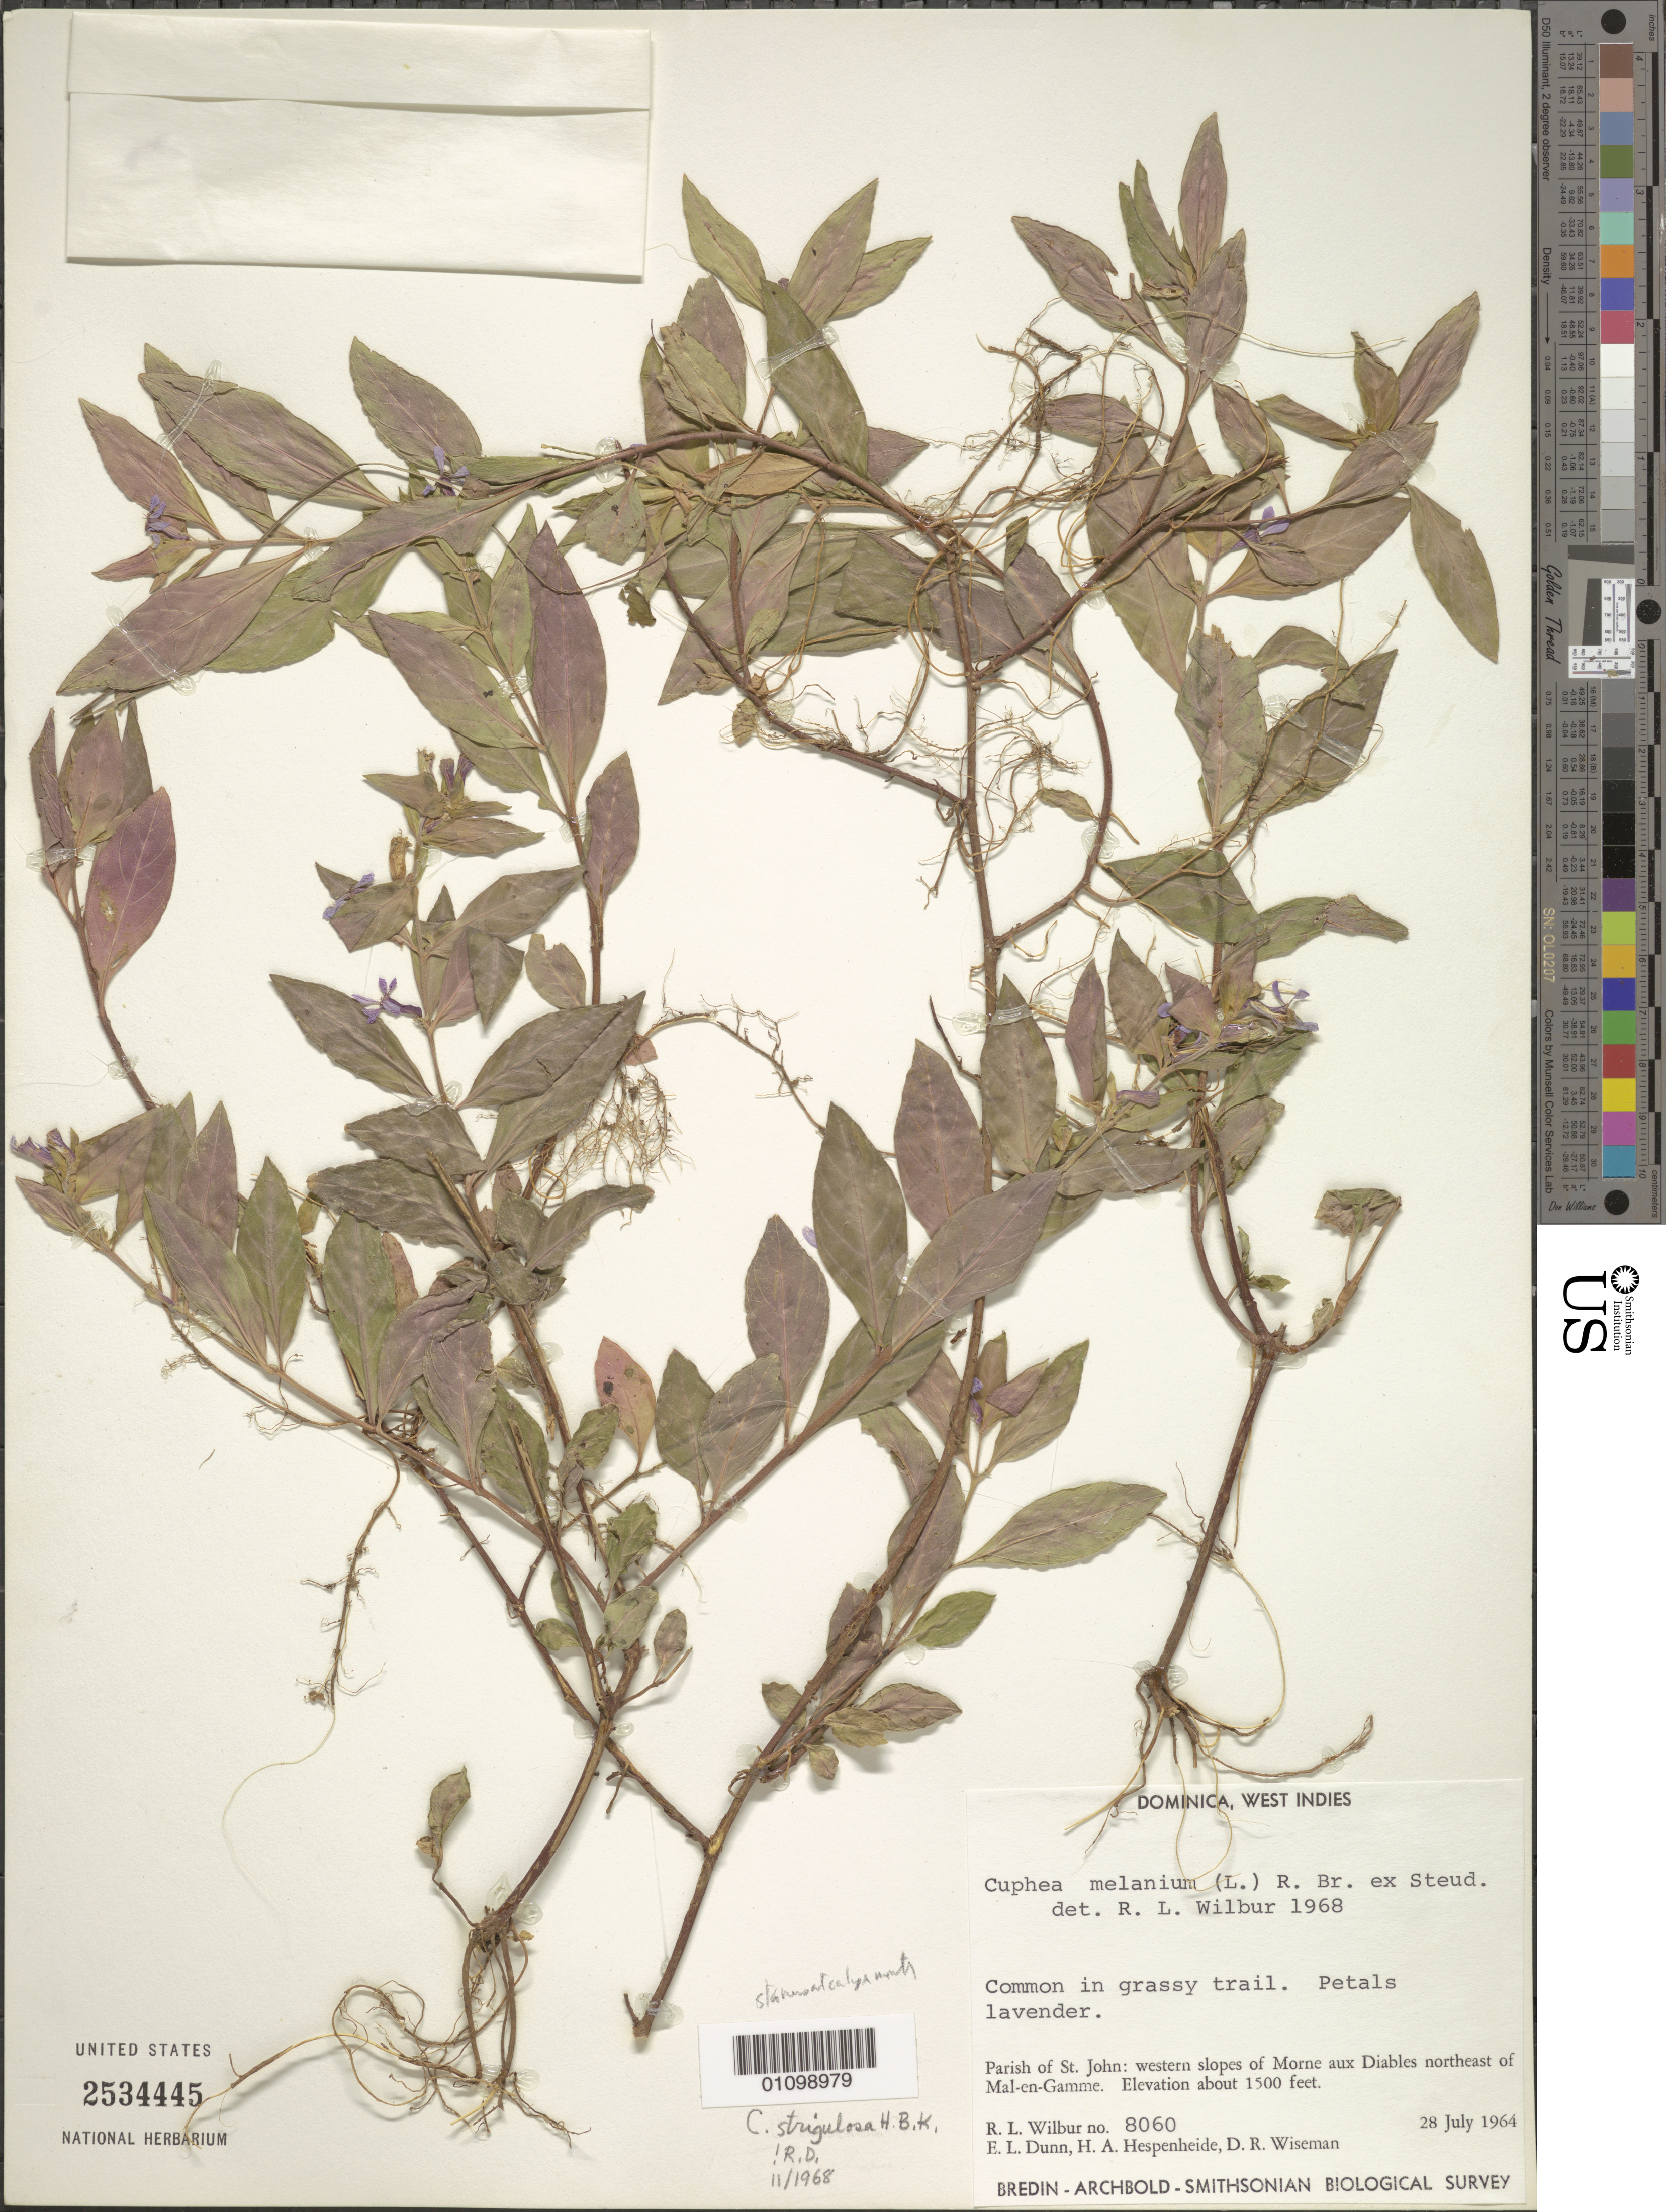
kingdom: Plantae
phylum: Tracheophyta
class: Magnoliopsida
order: Myrtales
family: Lythraceae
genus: Cuphea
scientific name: Cuphea strigulosa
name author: Kunth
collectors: R. L. Wilbur, E. Dunn, H. A. Hespenheide & D. R. Wiseman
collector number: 8060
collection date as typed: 28 Jul 1964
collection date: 1964-07-28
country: Dominica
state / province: St. John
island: Dominica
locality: W slopes of Morne aux Diables NE of Mal-en-Gamme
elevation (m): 457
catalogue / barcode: US 2534445